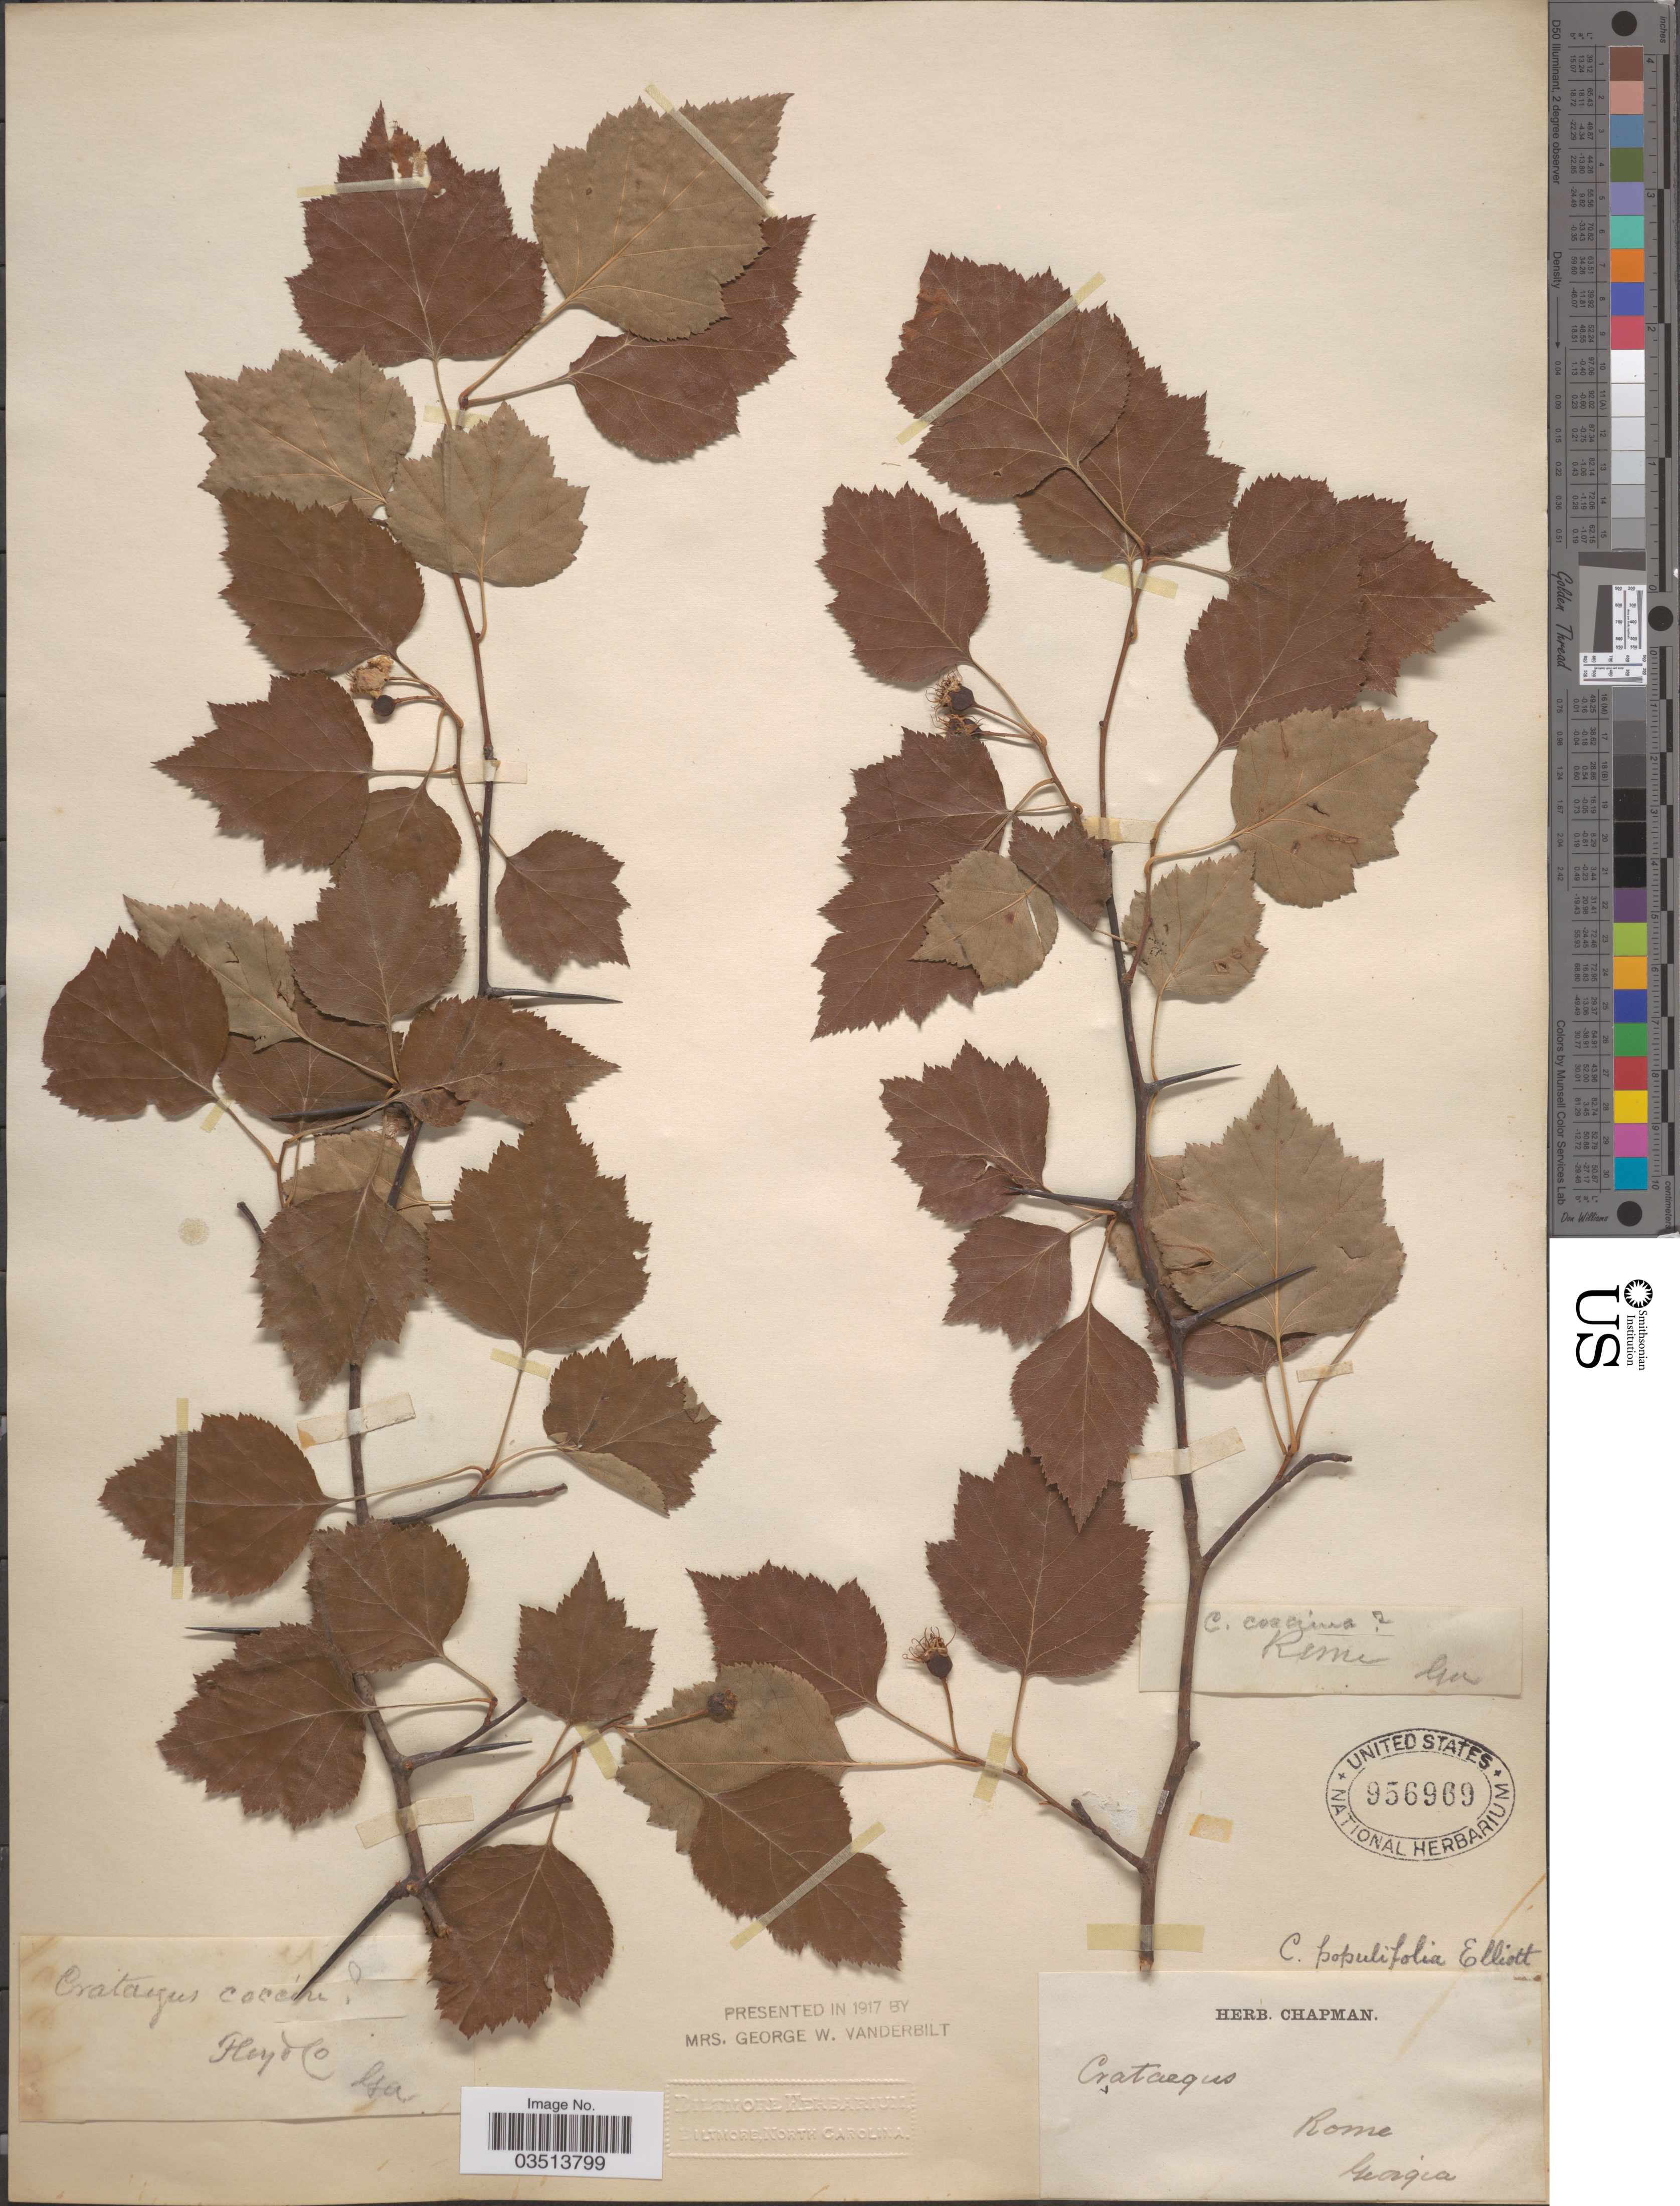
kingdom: Plantae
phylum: Tracheophyta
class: Magnoliopsida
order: Rosales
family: Rosaceae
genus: Crataegus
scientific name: Crataegus coccinea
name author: Ashe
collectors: ex herb. Chapman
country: United States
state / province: Georgia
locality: Floyd Co. Rome.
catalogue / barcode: US 956969